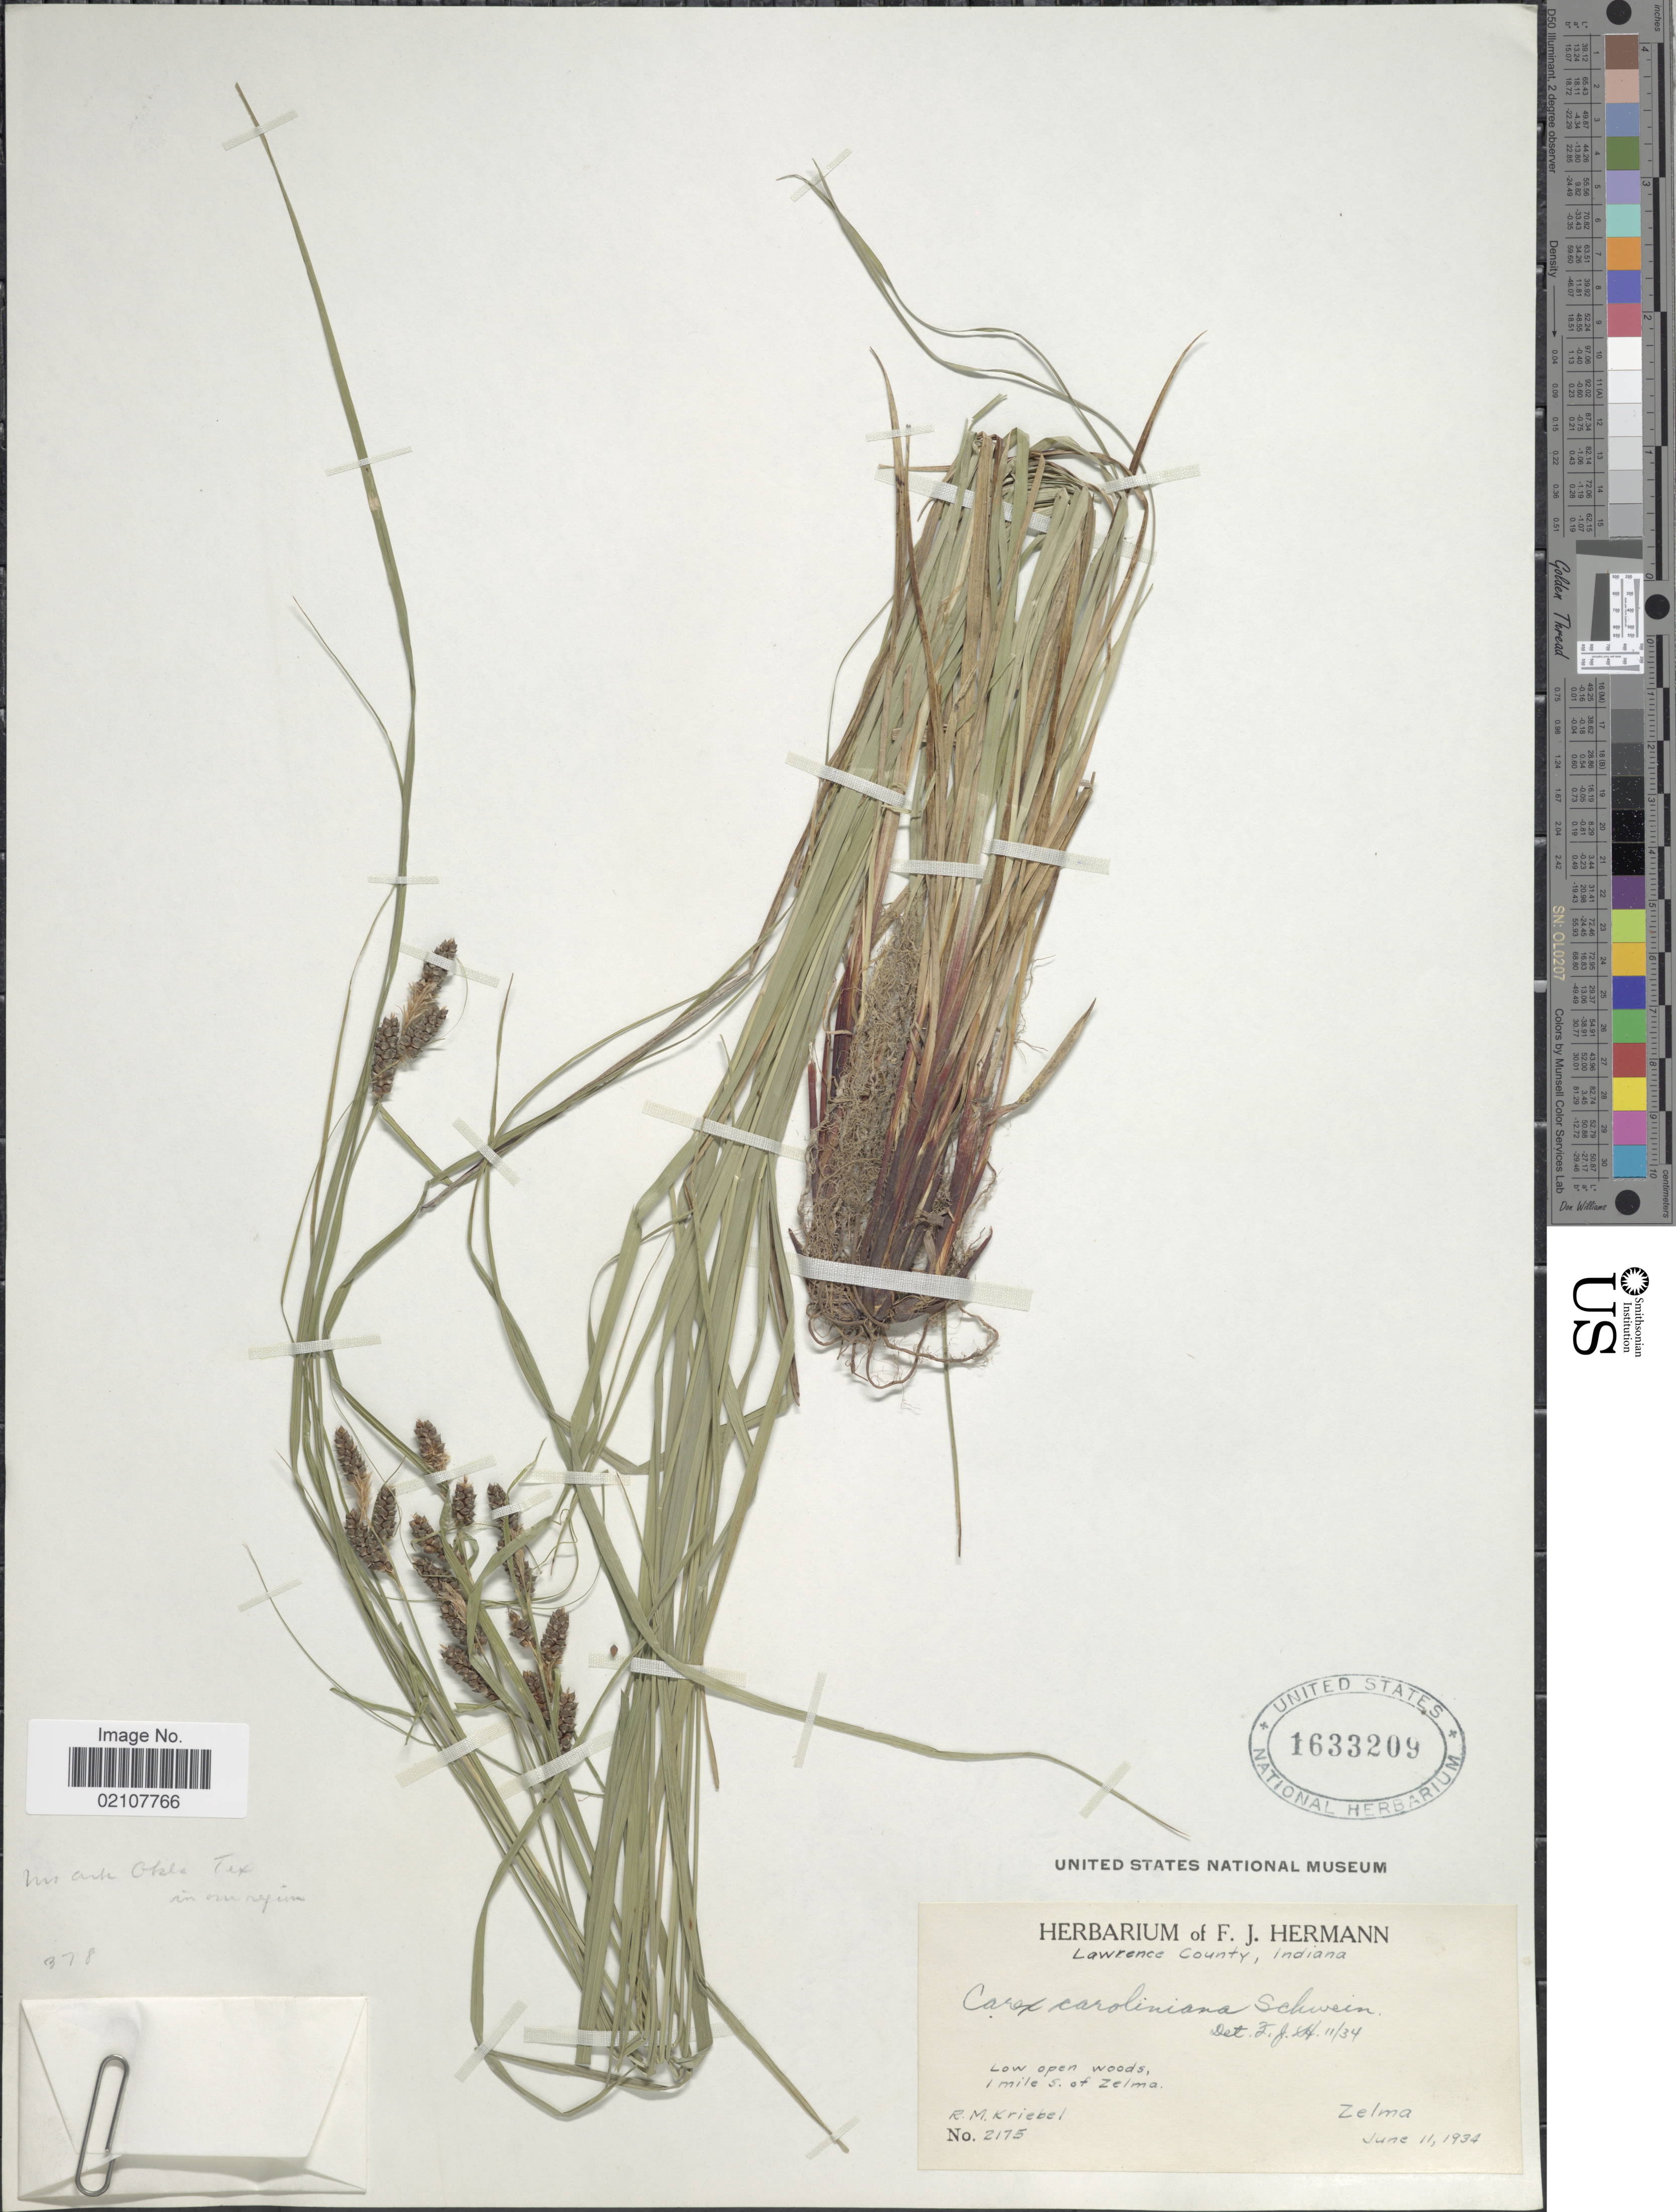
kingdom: Plantae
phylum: Tracheophyta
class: Liliopsida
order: Poales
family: Cyperaceae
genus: Carex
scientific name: Carex caroliniana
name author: Schwein.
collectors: R. M. Kriebel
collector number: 2175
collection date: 1934-06-11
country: United States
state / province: Indiana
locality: Lawrence County, Indiana. Low open woods, 1 mile S. of Zelma. Zelma.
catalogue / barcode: US 1633209